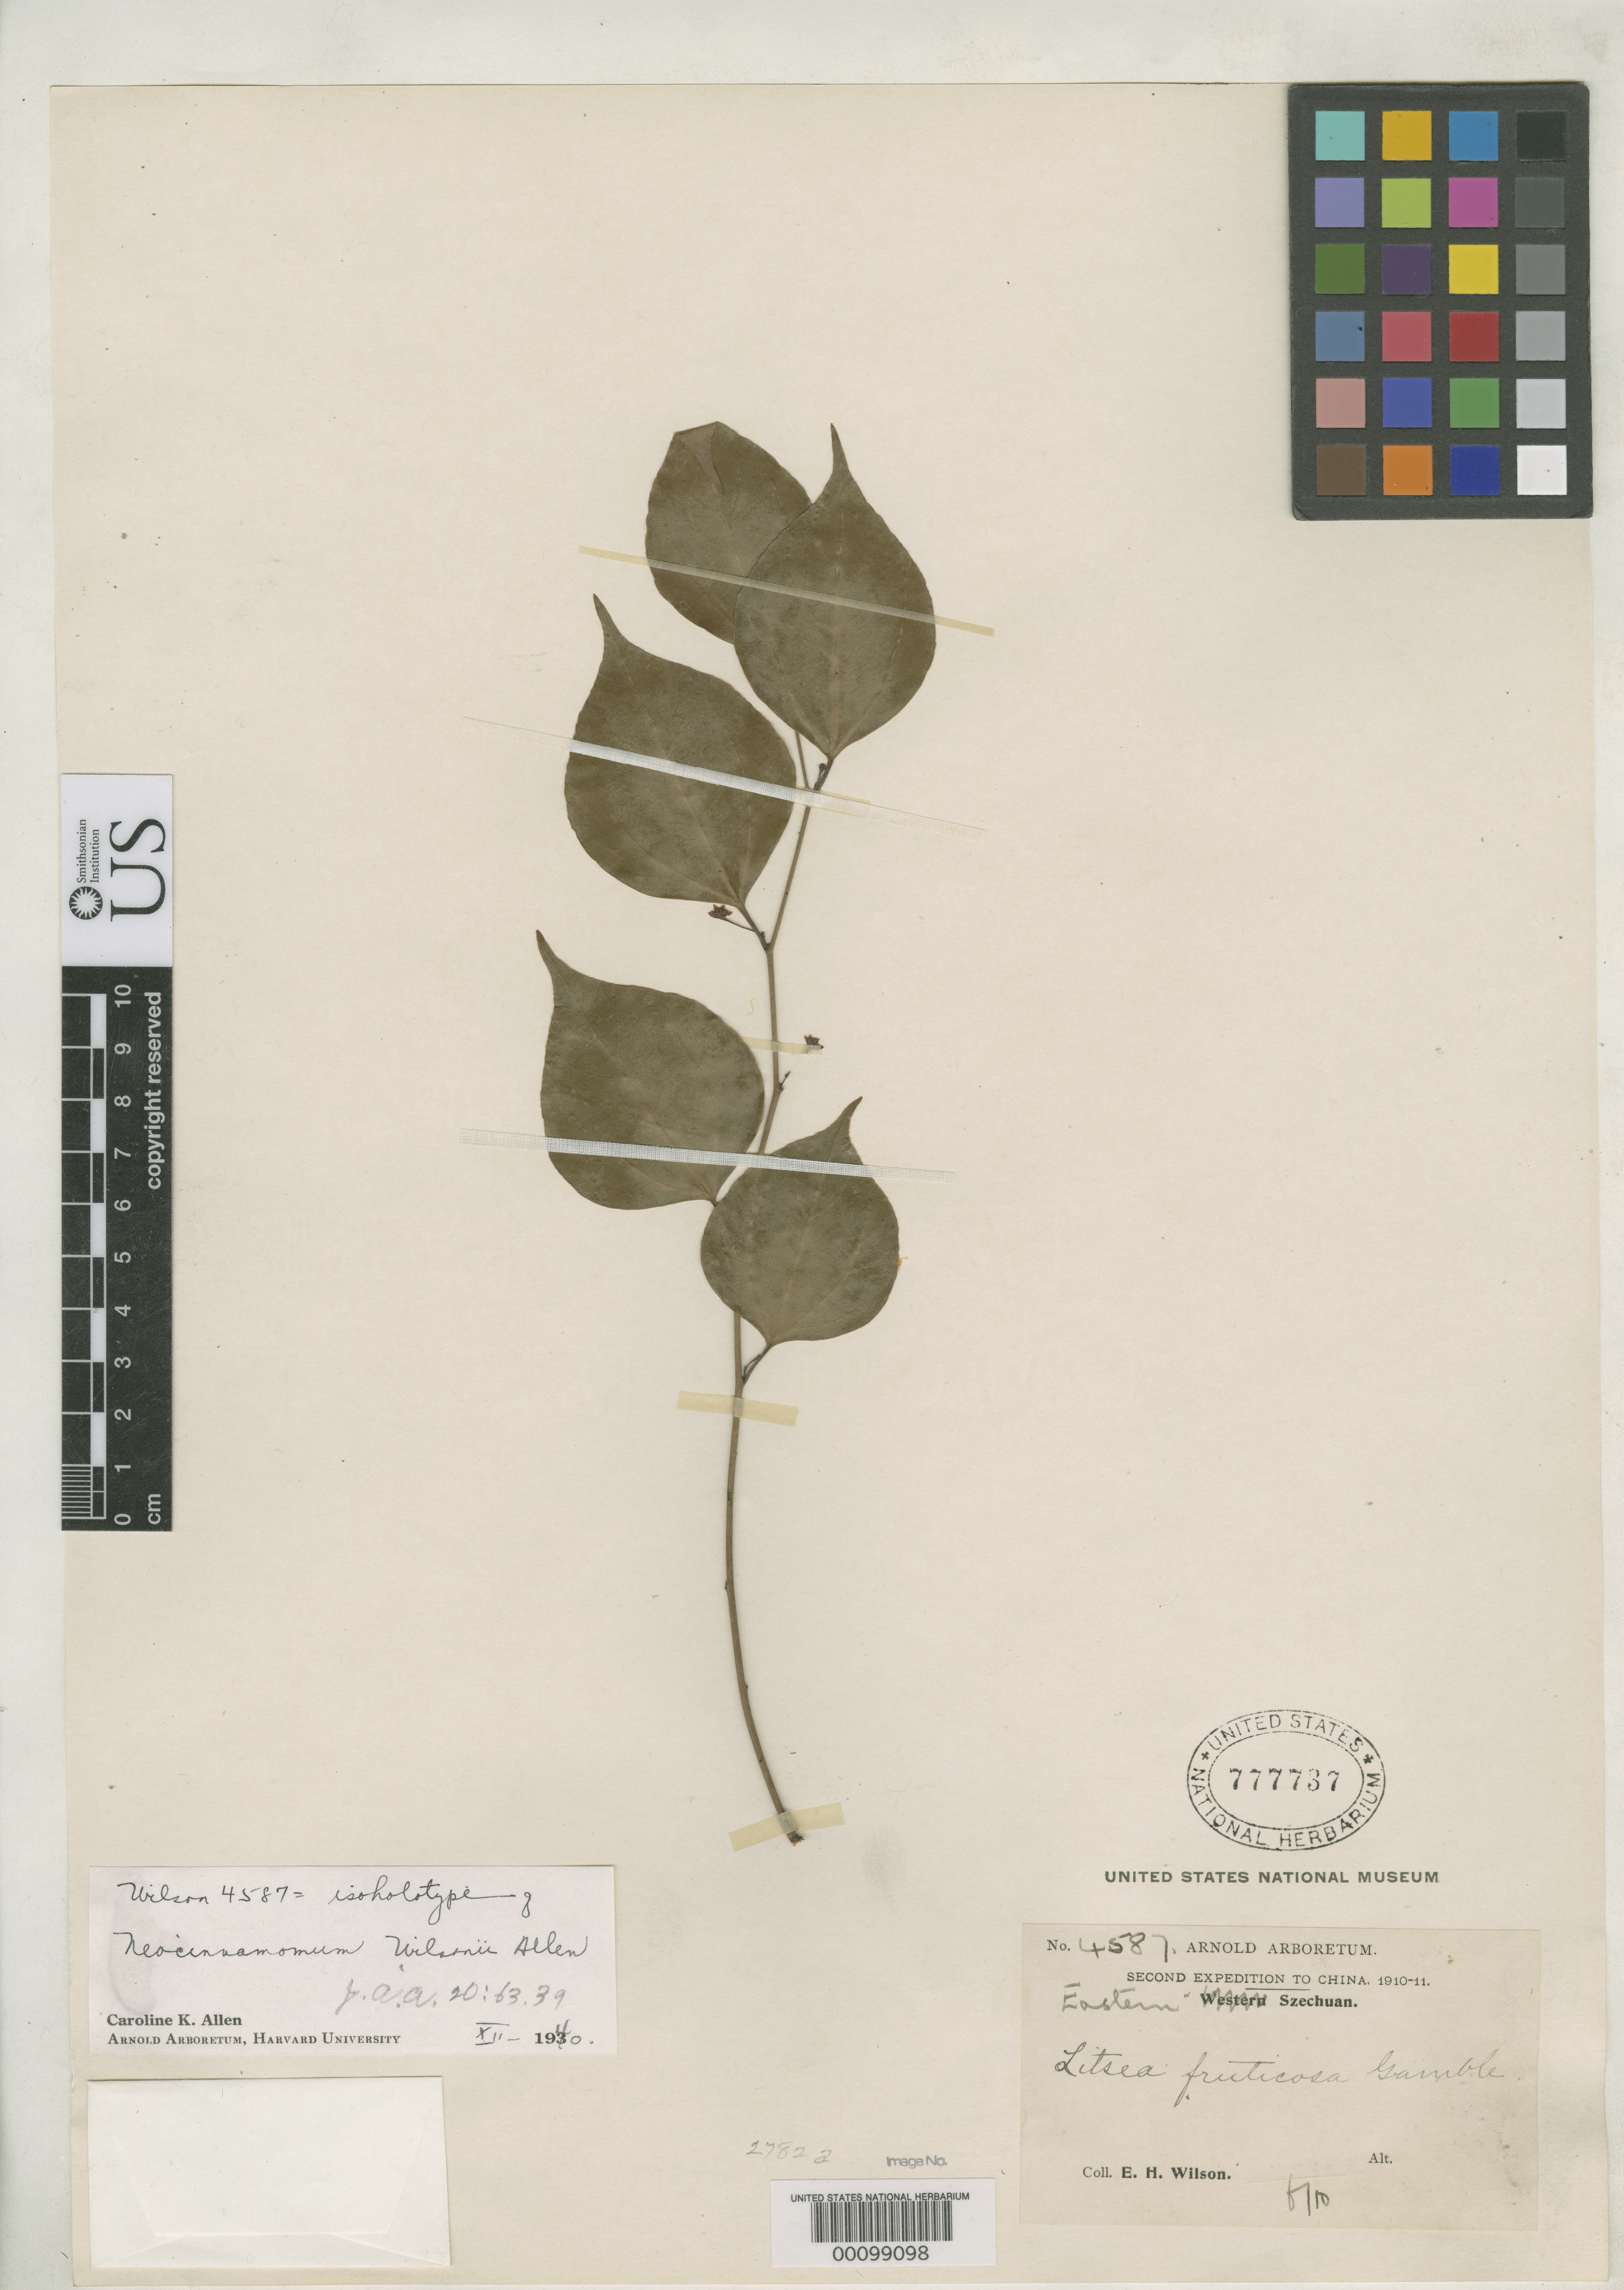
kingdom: Plantae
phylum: Tracheophyta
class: Magnoliopsida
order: Laurales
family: Lauraceae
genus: Neocinnamomum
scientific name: Neocinnamomum wilsonii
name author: C.K. Allen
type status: Isotype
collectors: E. H. Wilson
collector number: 4587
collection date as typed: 1910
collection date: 1910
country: China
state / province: Sichuan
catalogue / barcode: US 777737